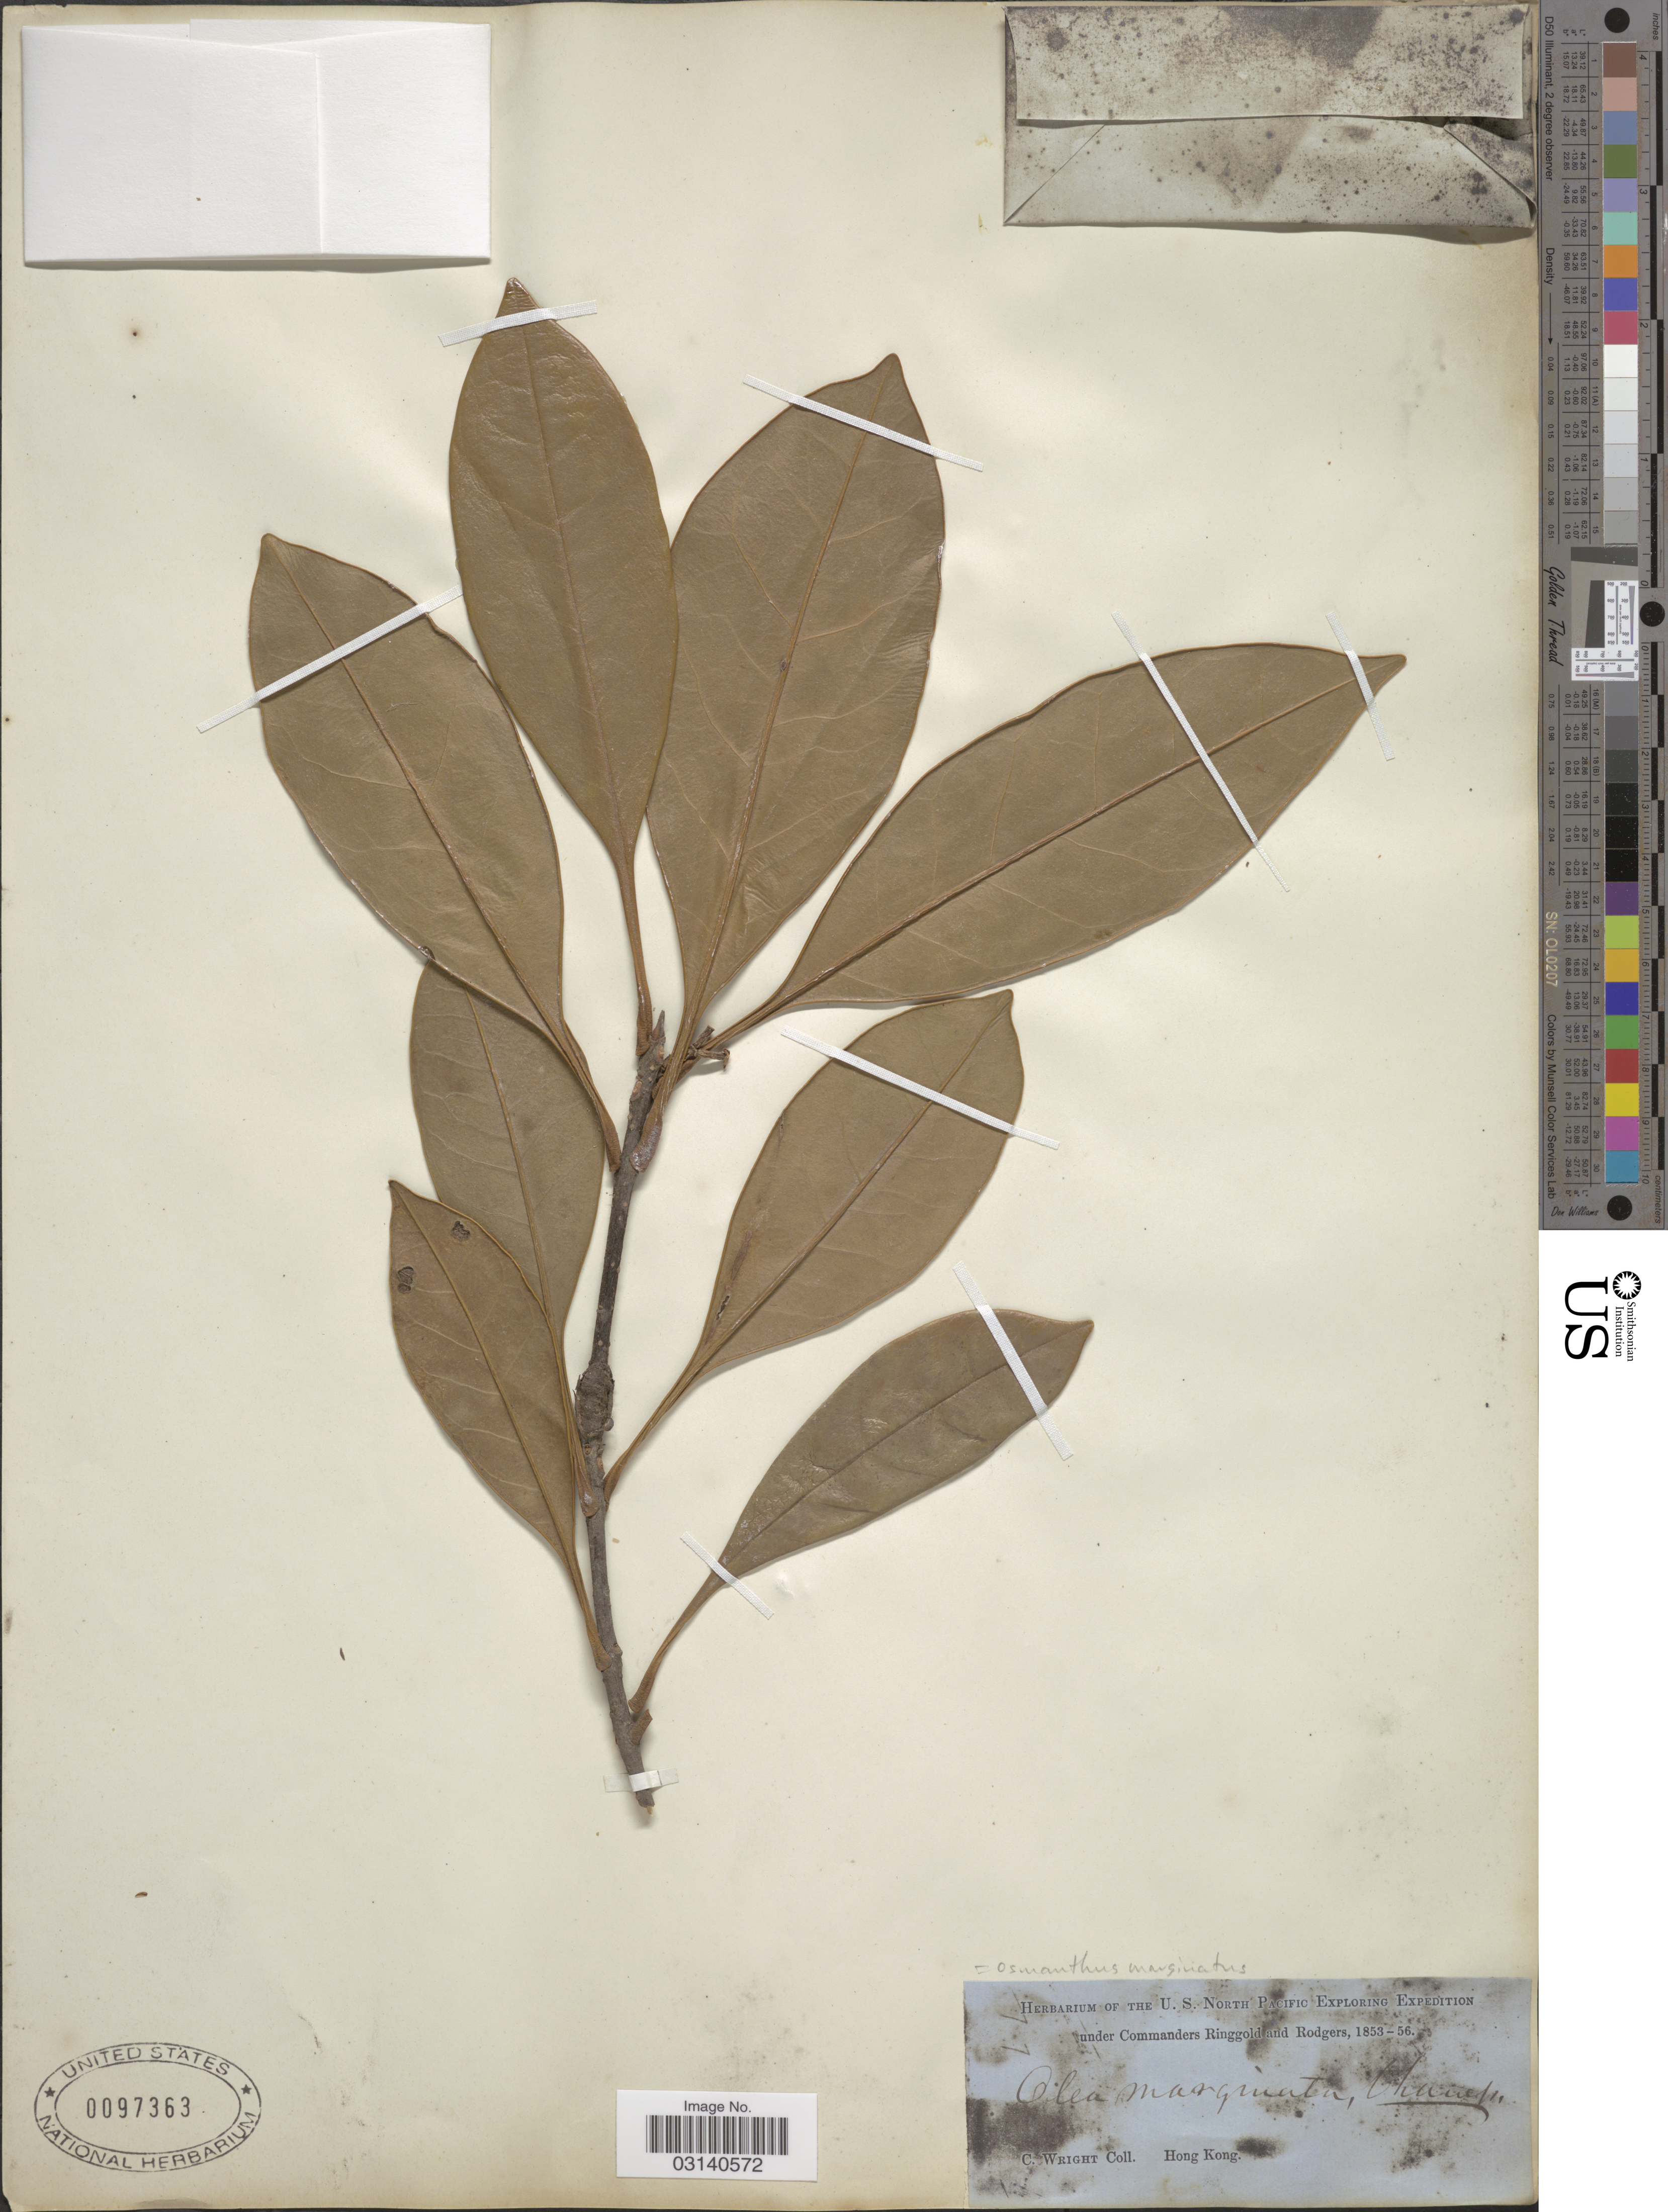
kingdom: Plantae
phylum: Tracheophyta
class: Magnoliopsida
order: Lamiales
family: Oleaceae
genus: Osmanthus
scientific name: Osmanthus marginatus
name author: (Champ. ex Benth.) Hemsl.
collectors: C. Wright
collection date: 1853/1856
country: China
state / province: Hong Kong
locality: Hong Kong.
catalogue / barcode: US 97363